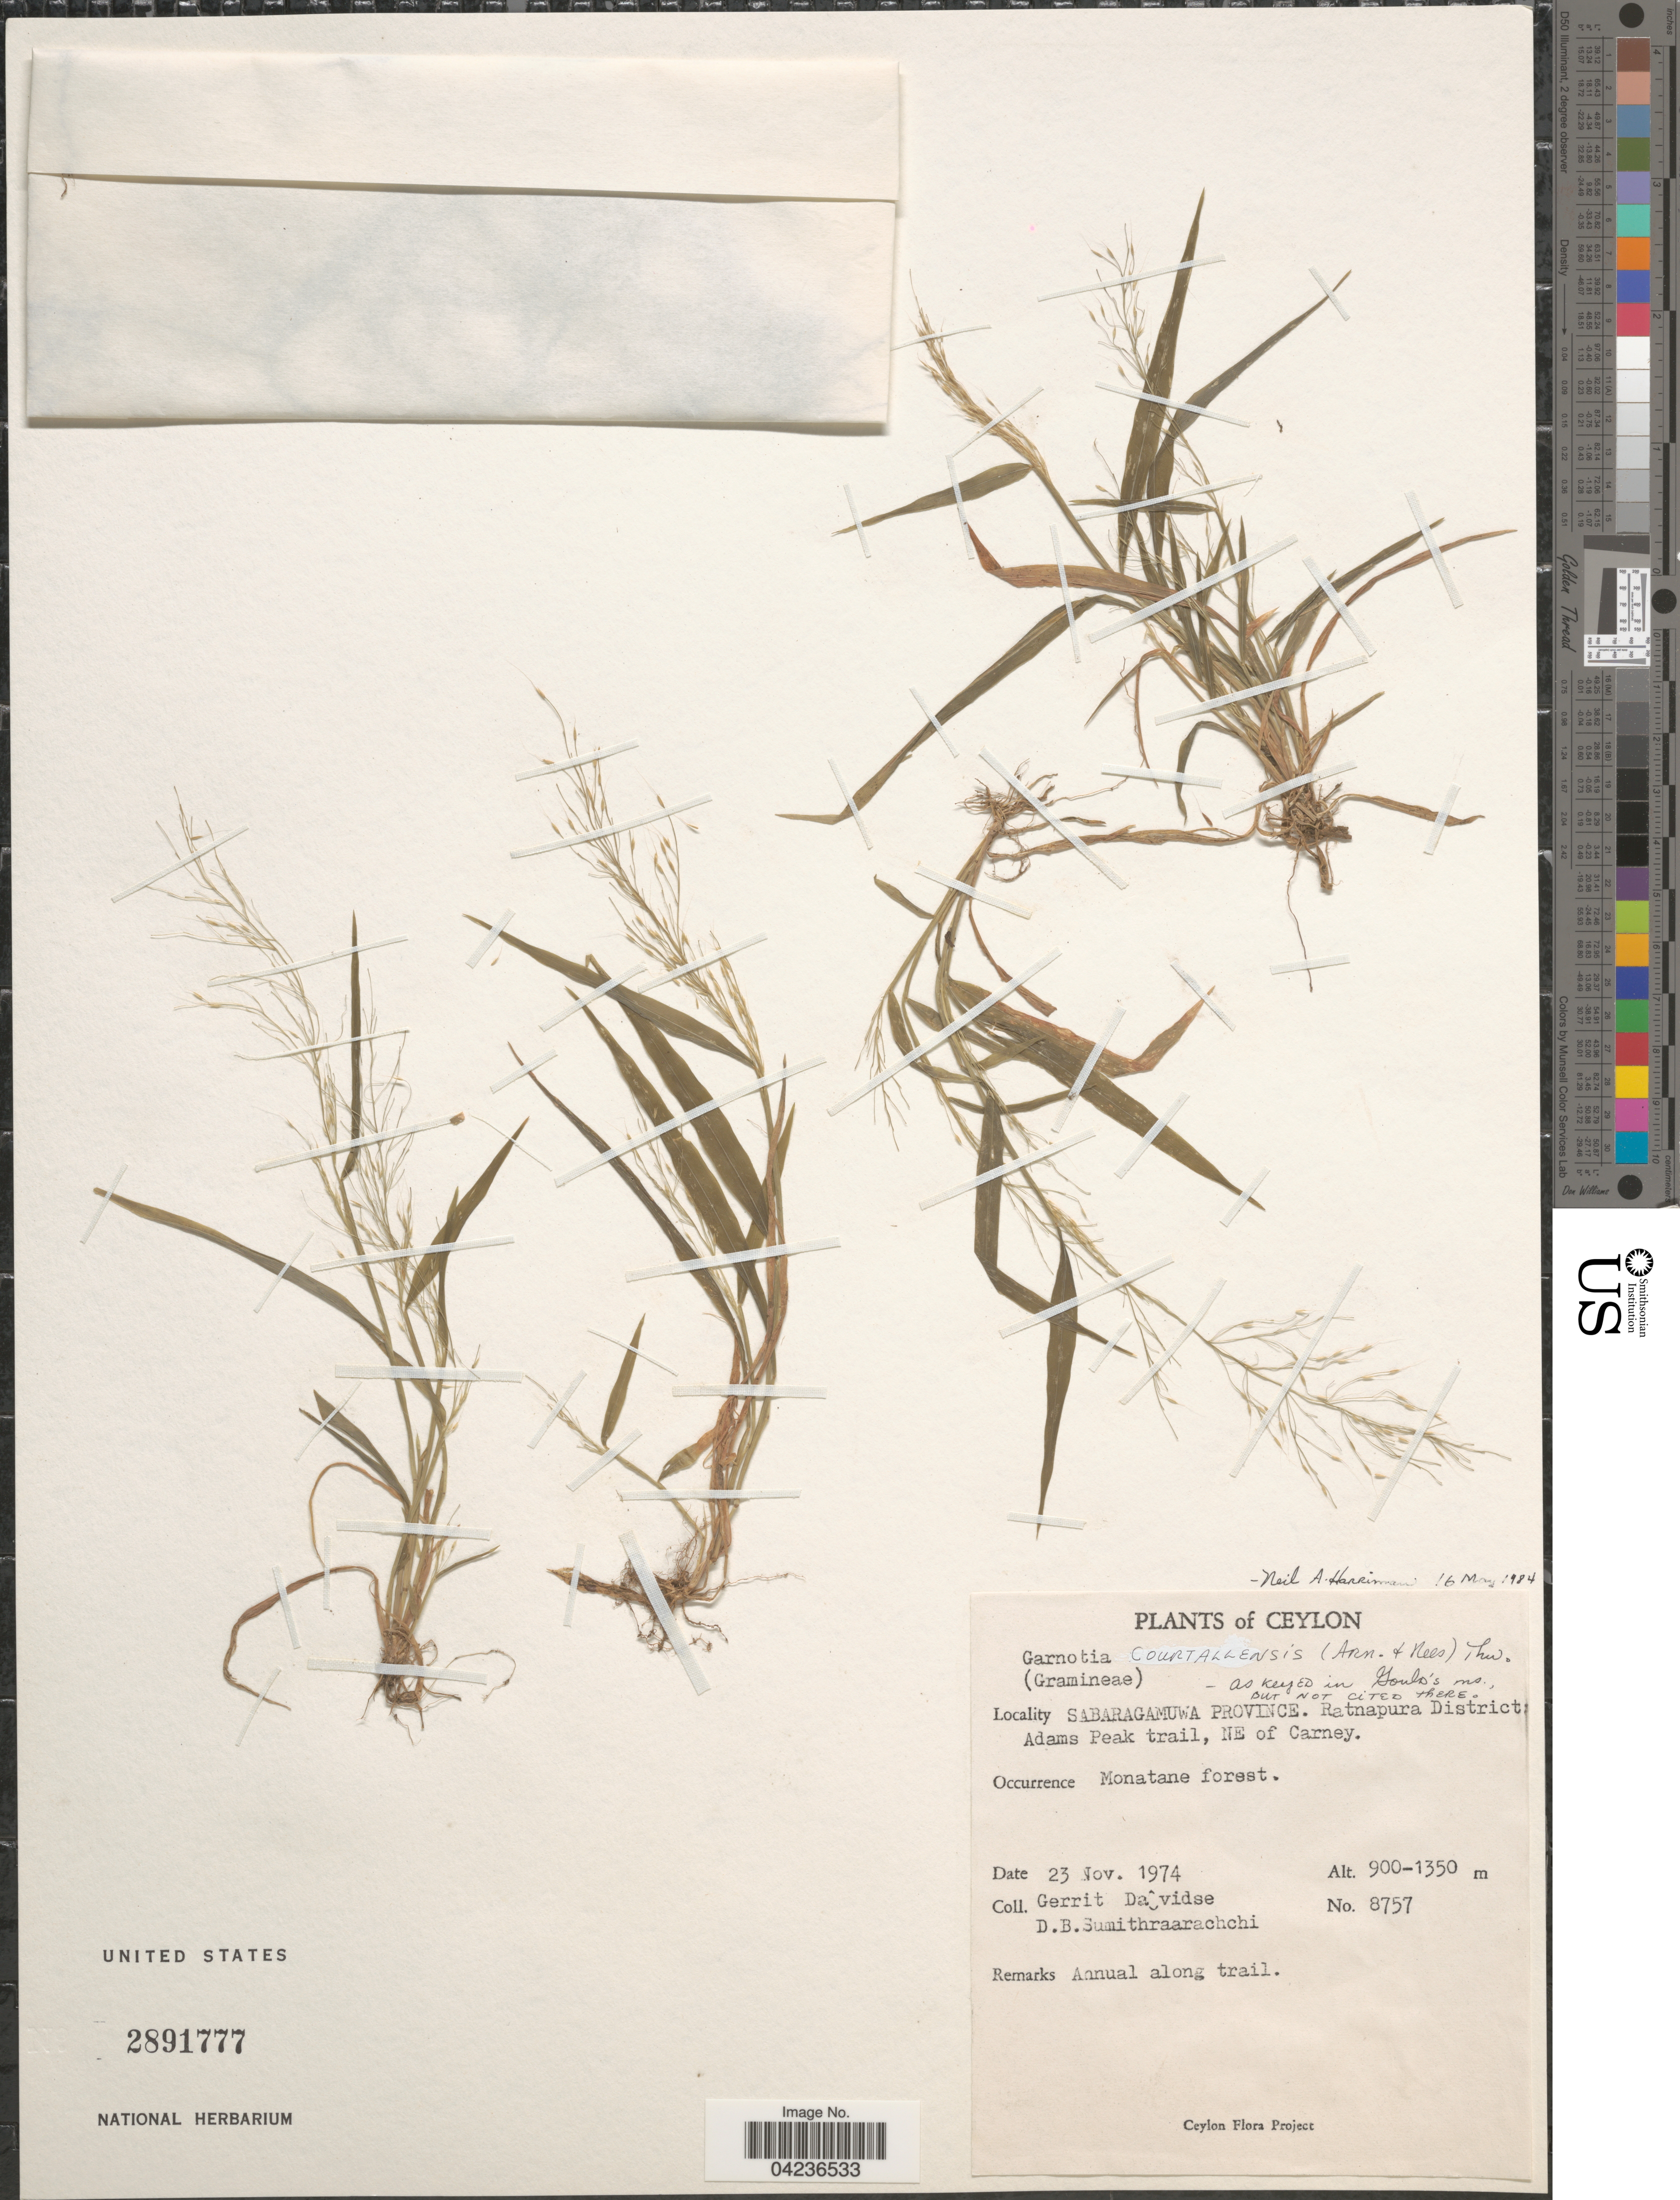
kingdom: Plantae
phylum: Tracheophyta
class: Liliopsida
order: Poales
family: Poaceae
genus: Garnotia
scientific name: Garnotia courtallensis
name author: Thwaites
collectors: G. Davidse & D. B. Sumithraarachchi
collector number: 8757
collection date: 1974-11-23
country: Sri Lanka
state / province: Sabaragamuwa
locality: Ceylon. Ratnapura District: Adams Peak trail, NE of Carney. Monatane forest.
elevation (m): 900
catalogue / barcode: US 2891777